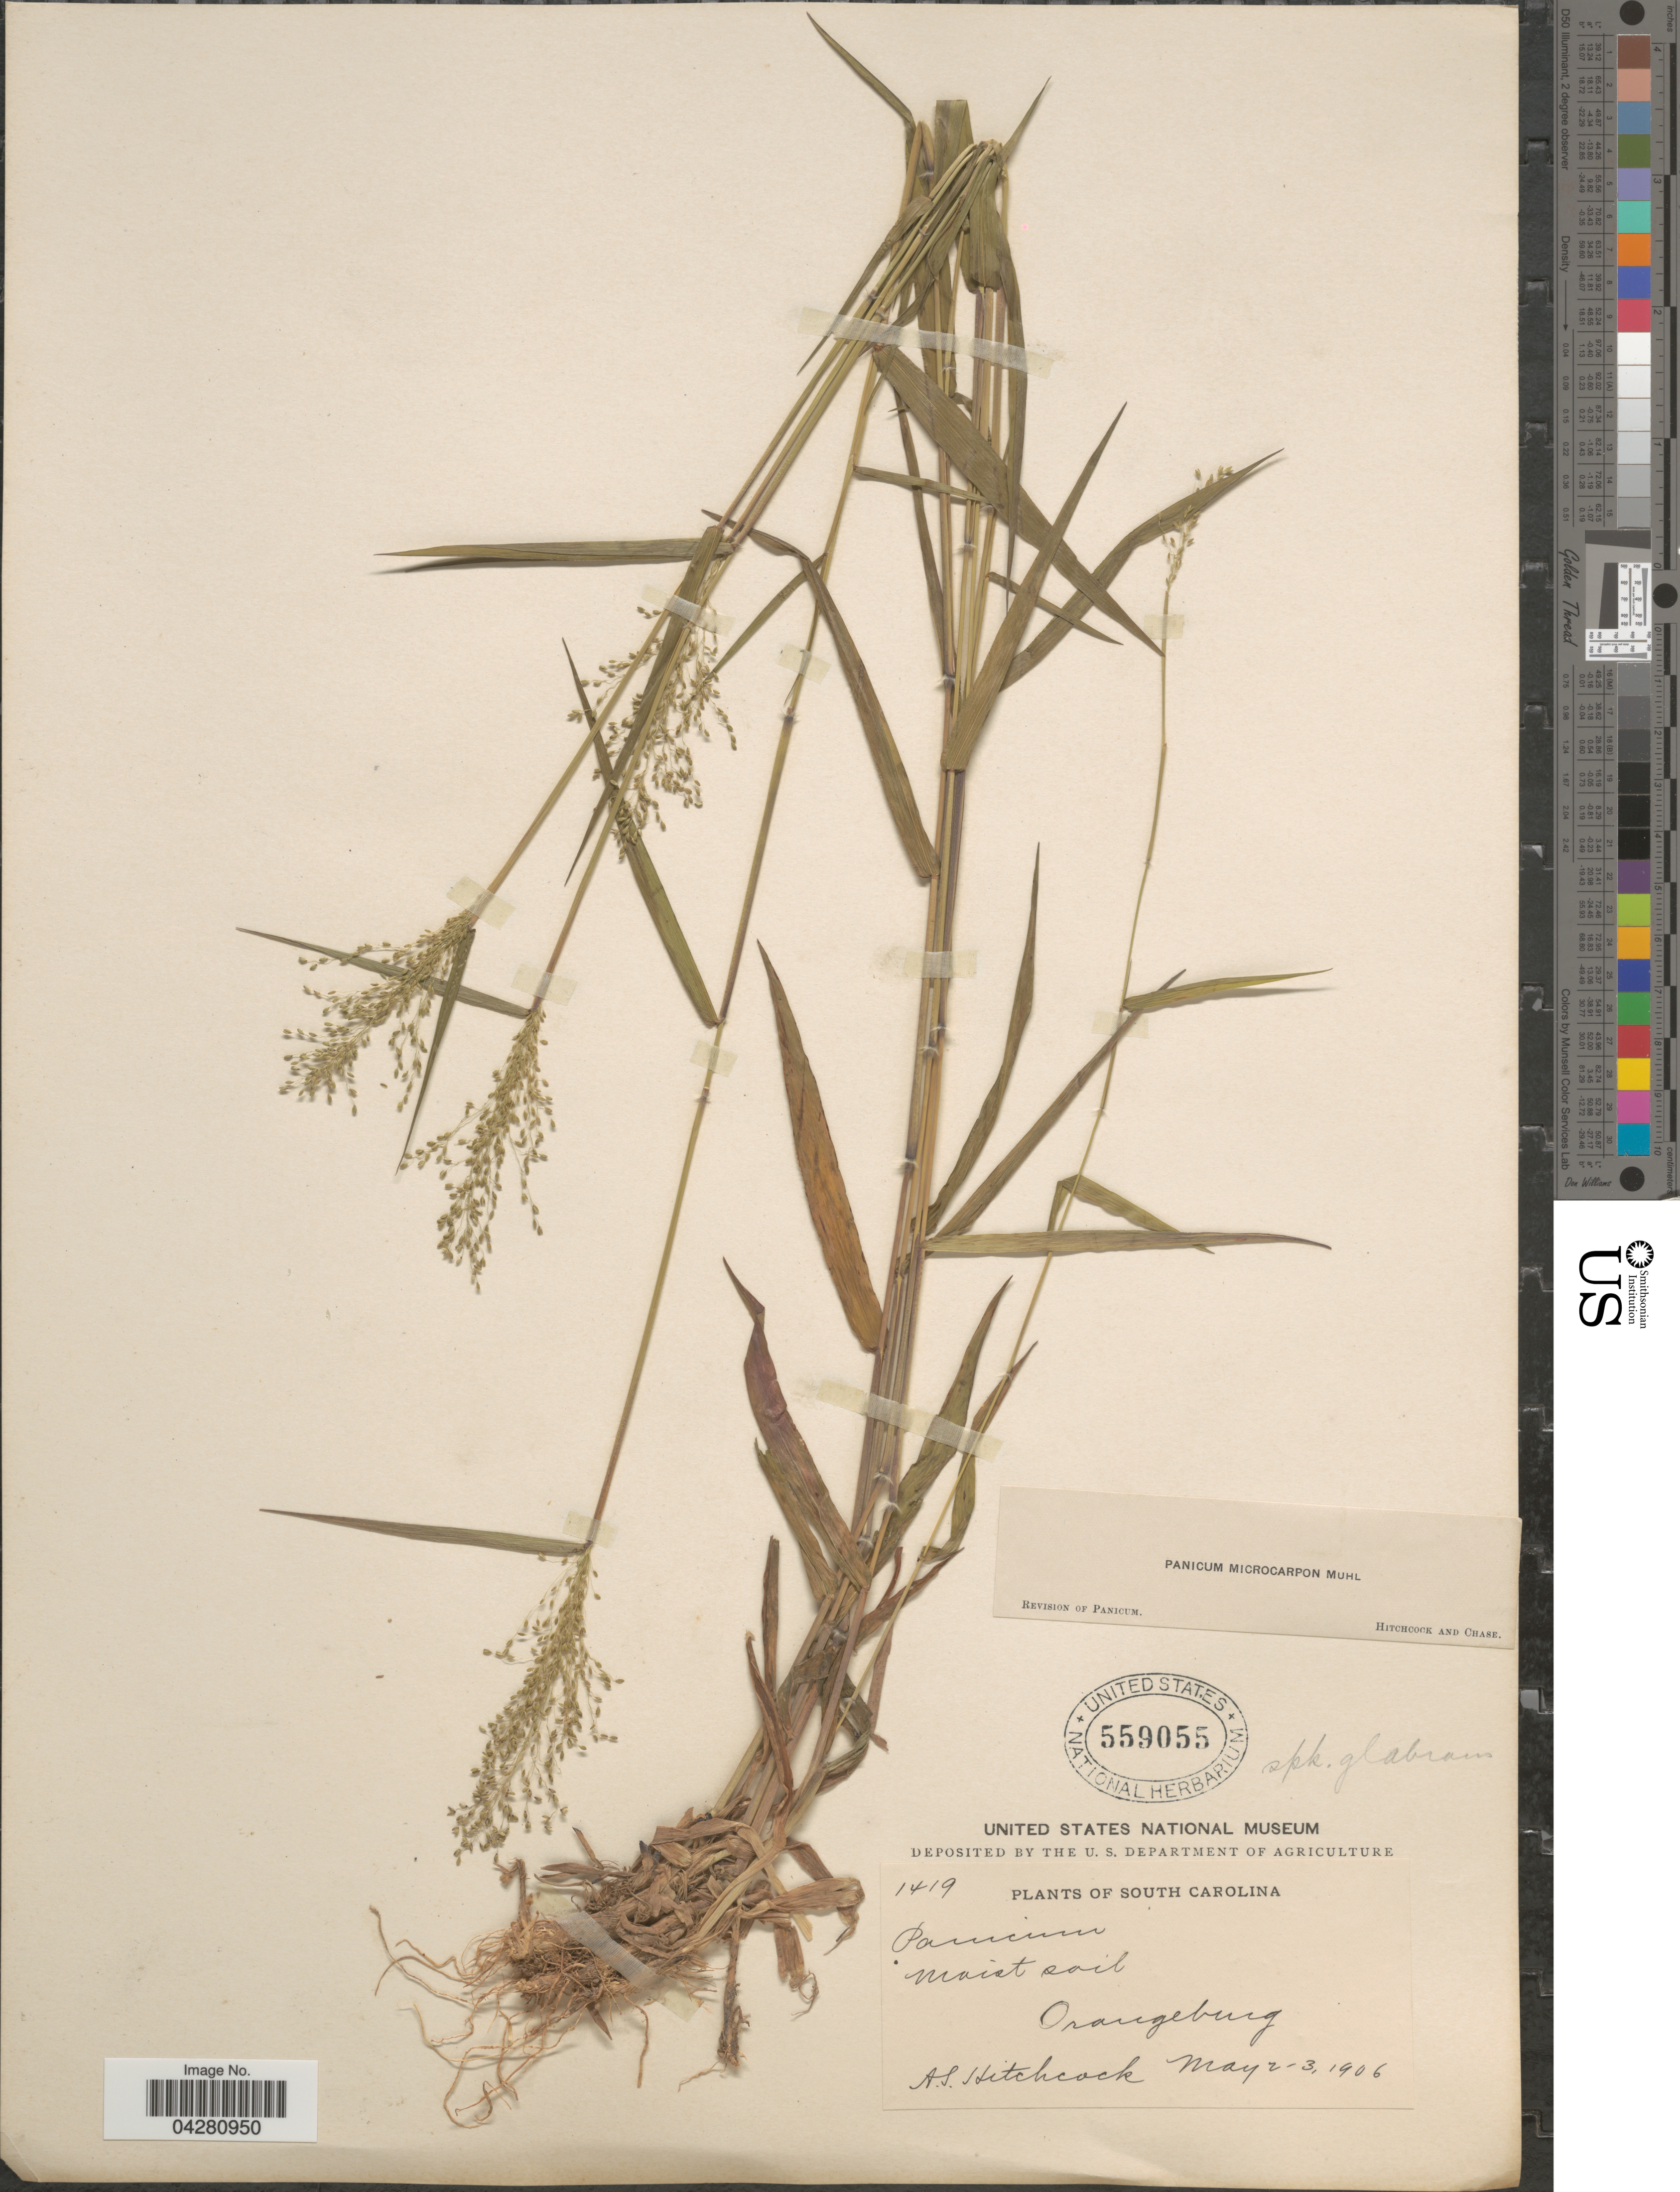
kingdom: Plantae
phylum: Tracheophyta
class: Liliopsida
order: Poales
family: Poaceae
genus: Dichanthelium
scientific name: Dichanthelium dichotomum var. dichotomum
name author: (L.) Gould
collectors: A. S. Hitchcock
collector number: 1419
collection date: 1906-05-02/1906-05-03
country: United States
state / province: South Carolina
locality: Moist soil. Orangeburg.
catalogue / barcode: US 559055